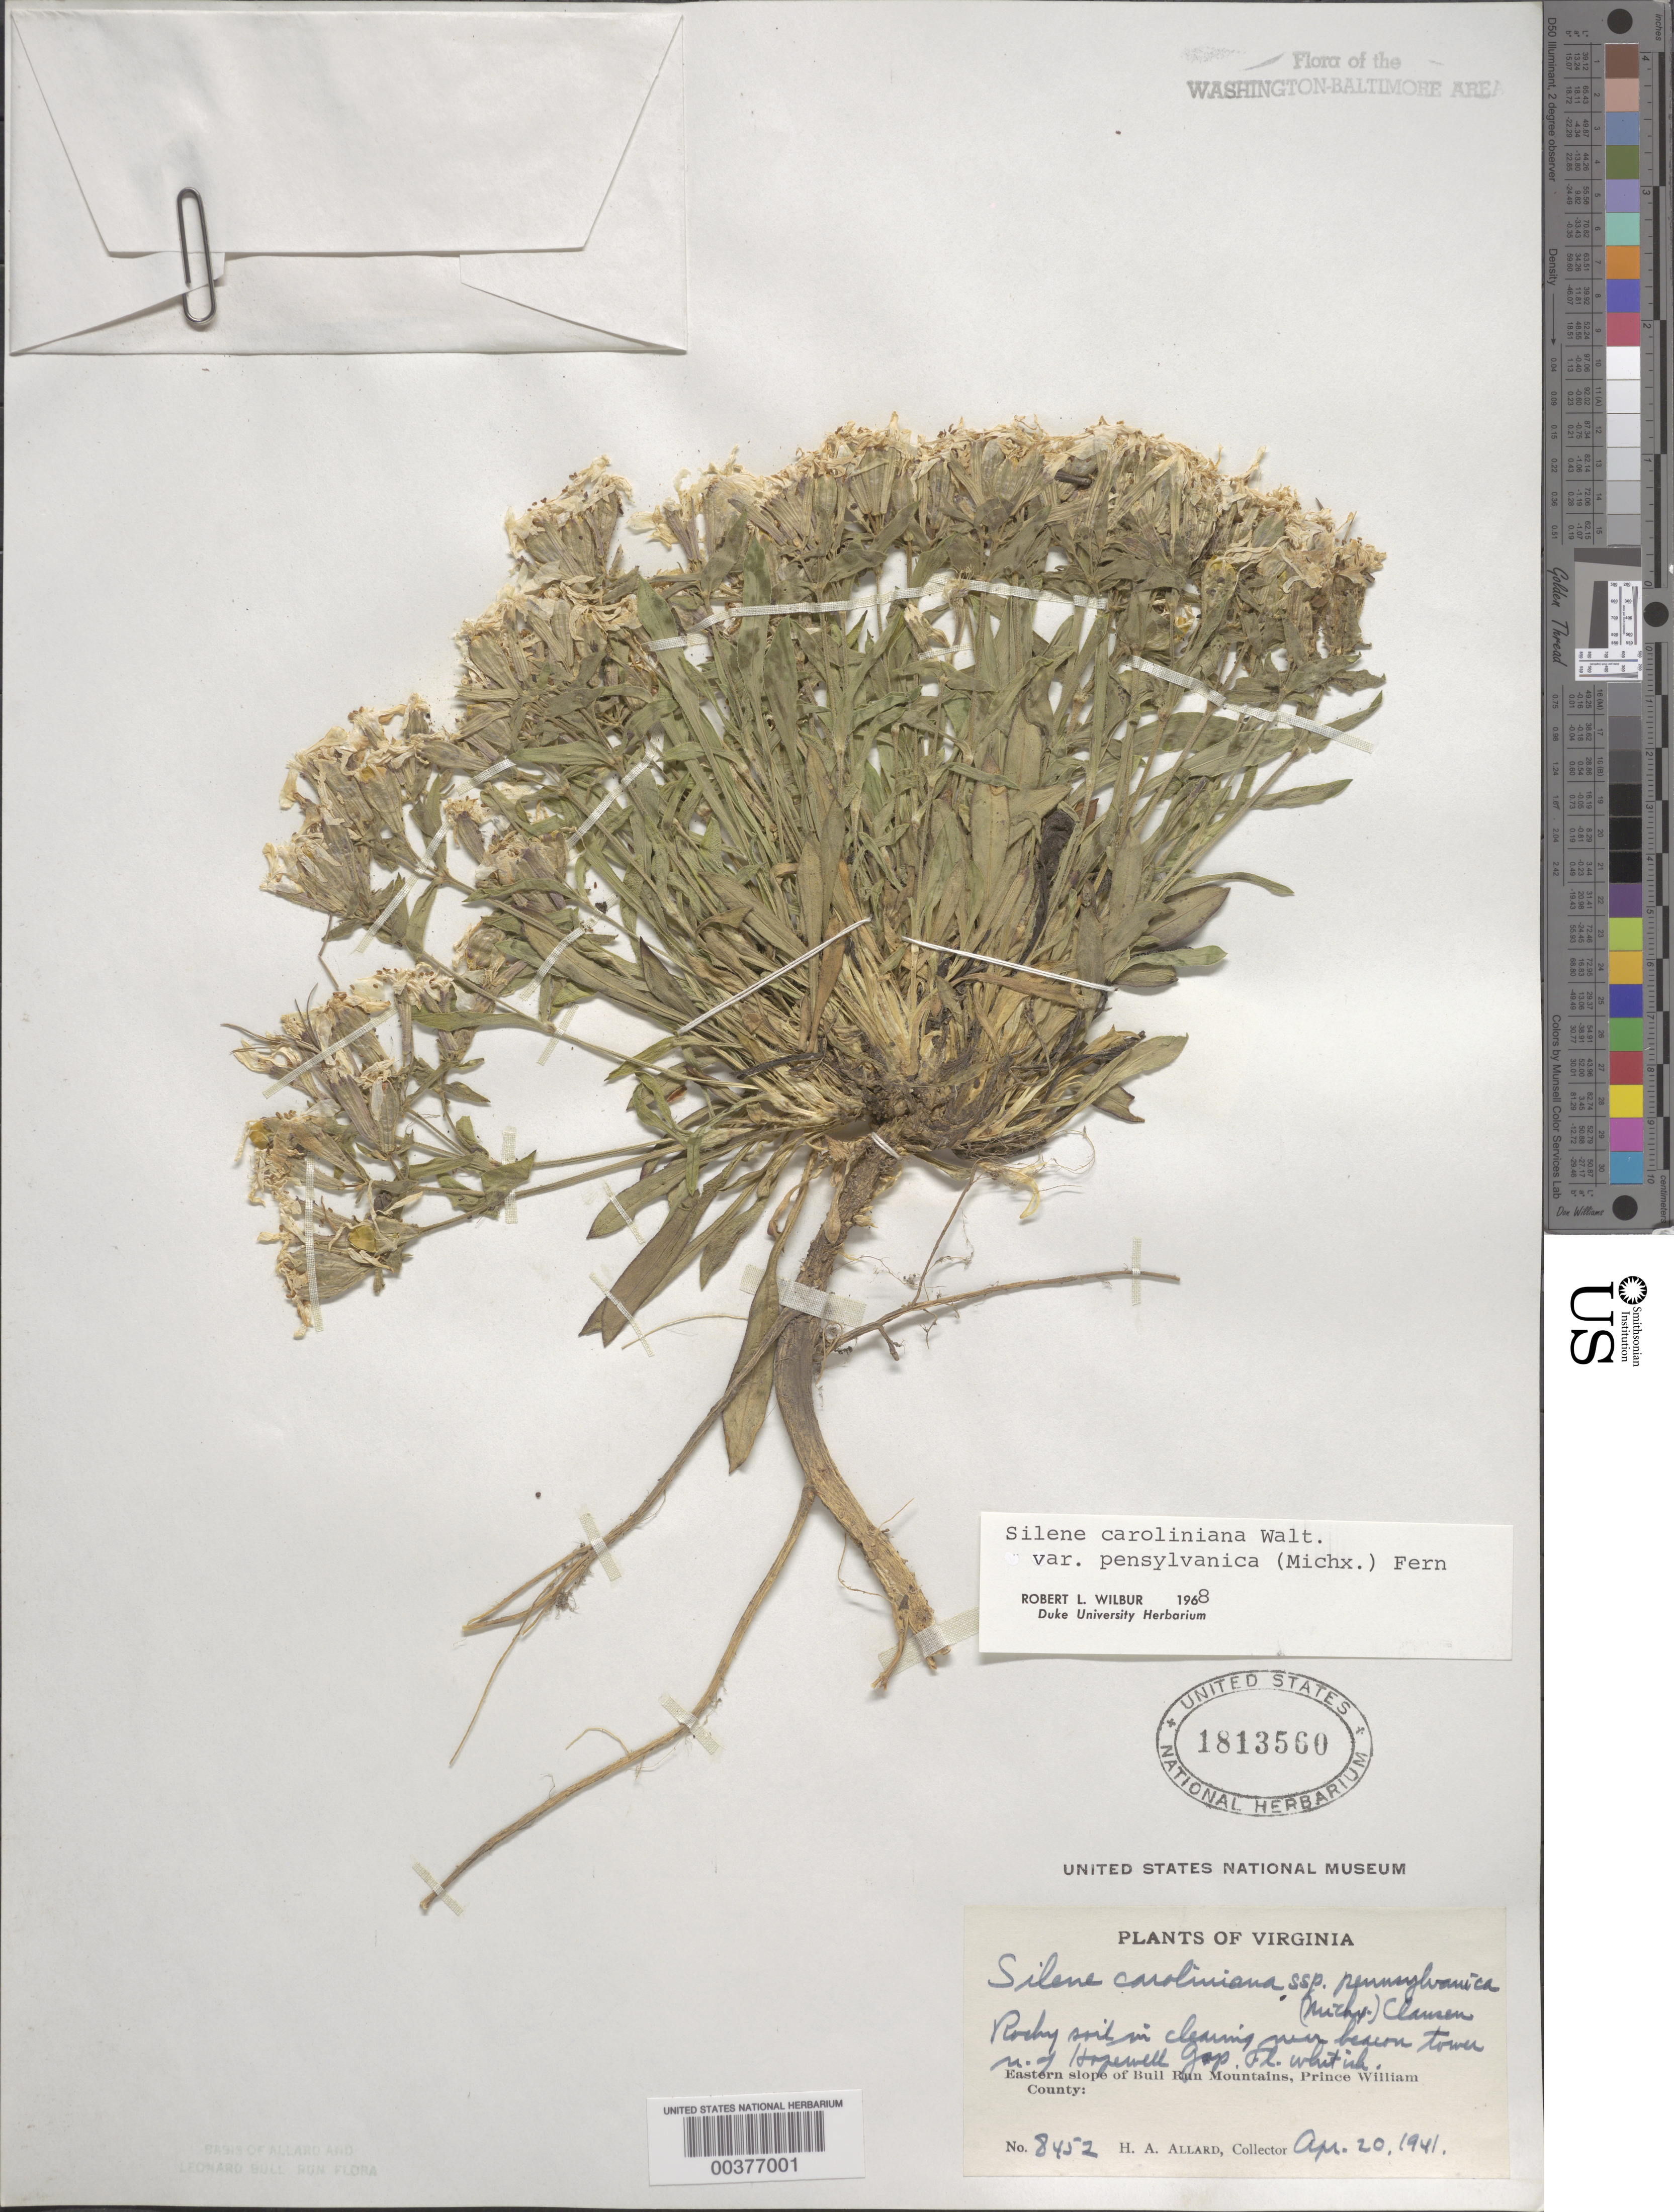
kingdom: Plantae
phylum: Tracheophyta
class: Magnoliopsida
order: Caryophyllales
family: Caryophyllaceae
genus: Silene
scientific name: Silene caroliniana var. pensylvanica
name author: (Michx.) Fernald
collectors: H. A. Allard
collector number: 8452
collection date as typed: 20 Apr 1941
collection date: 1941-04-20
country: United States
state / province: Virginia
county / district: Fauquier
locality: North of Hopewell Gap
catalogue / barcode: US 1813560